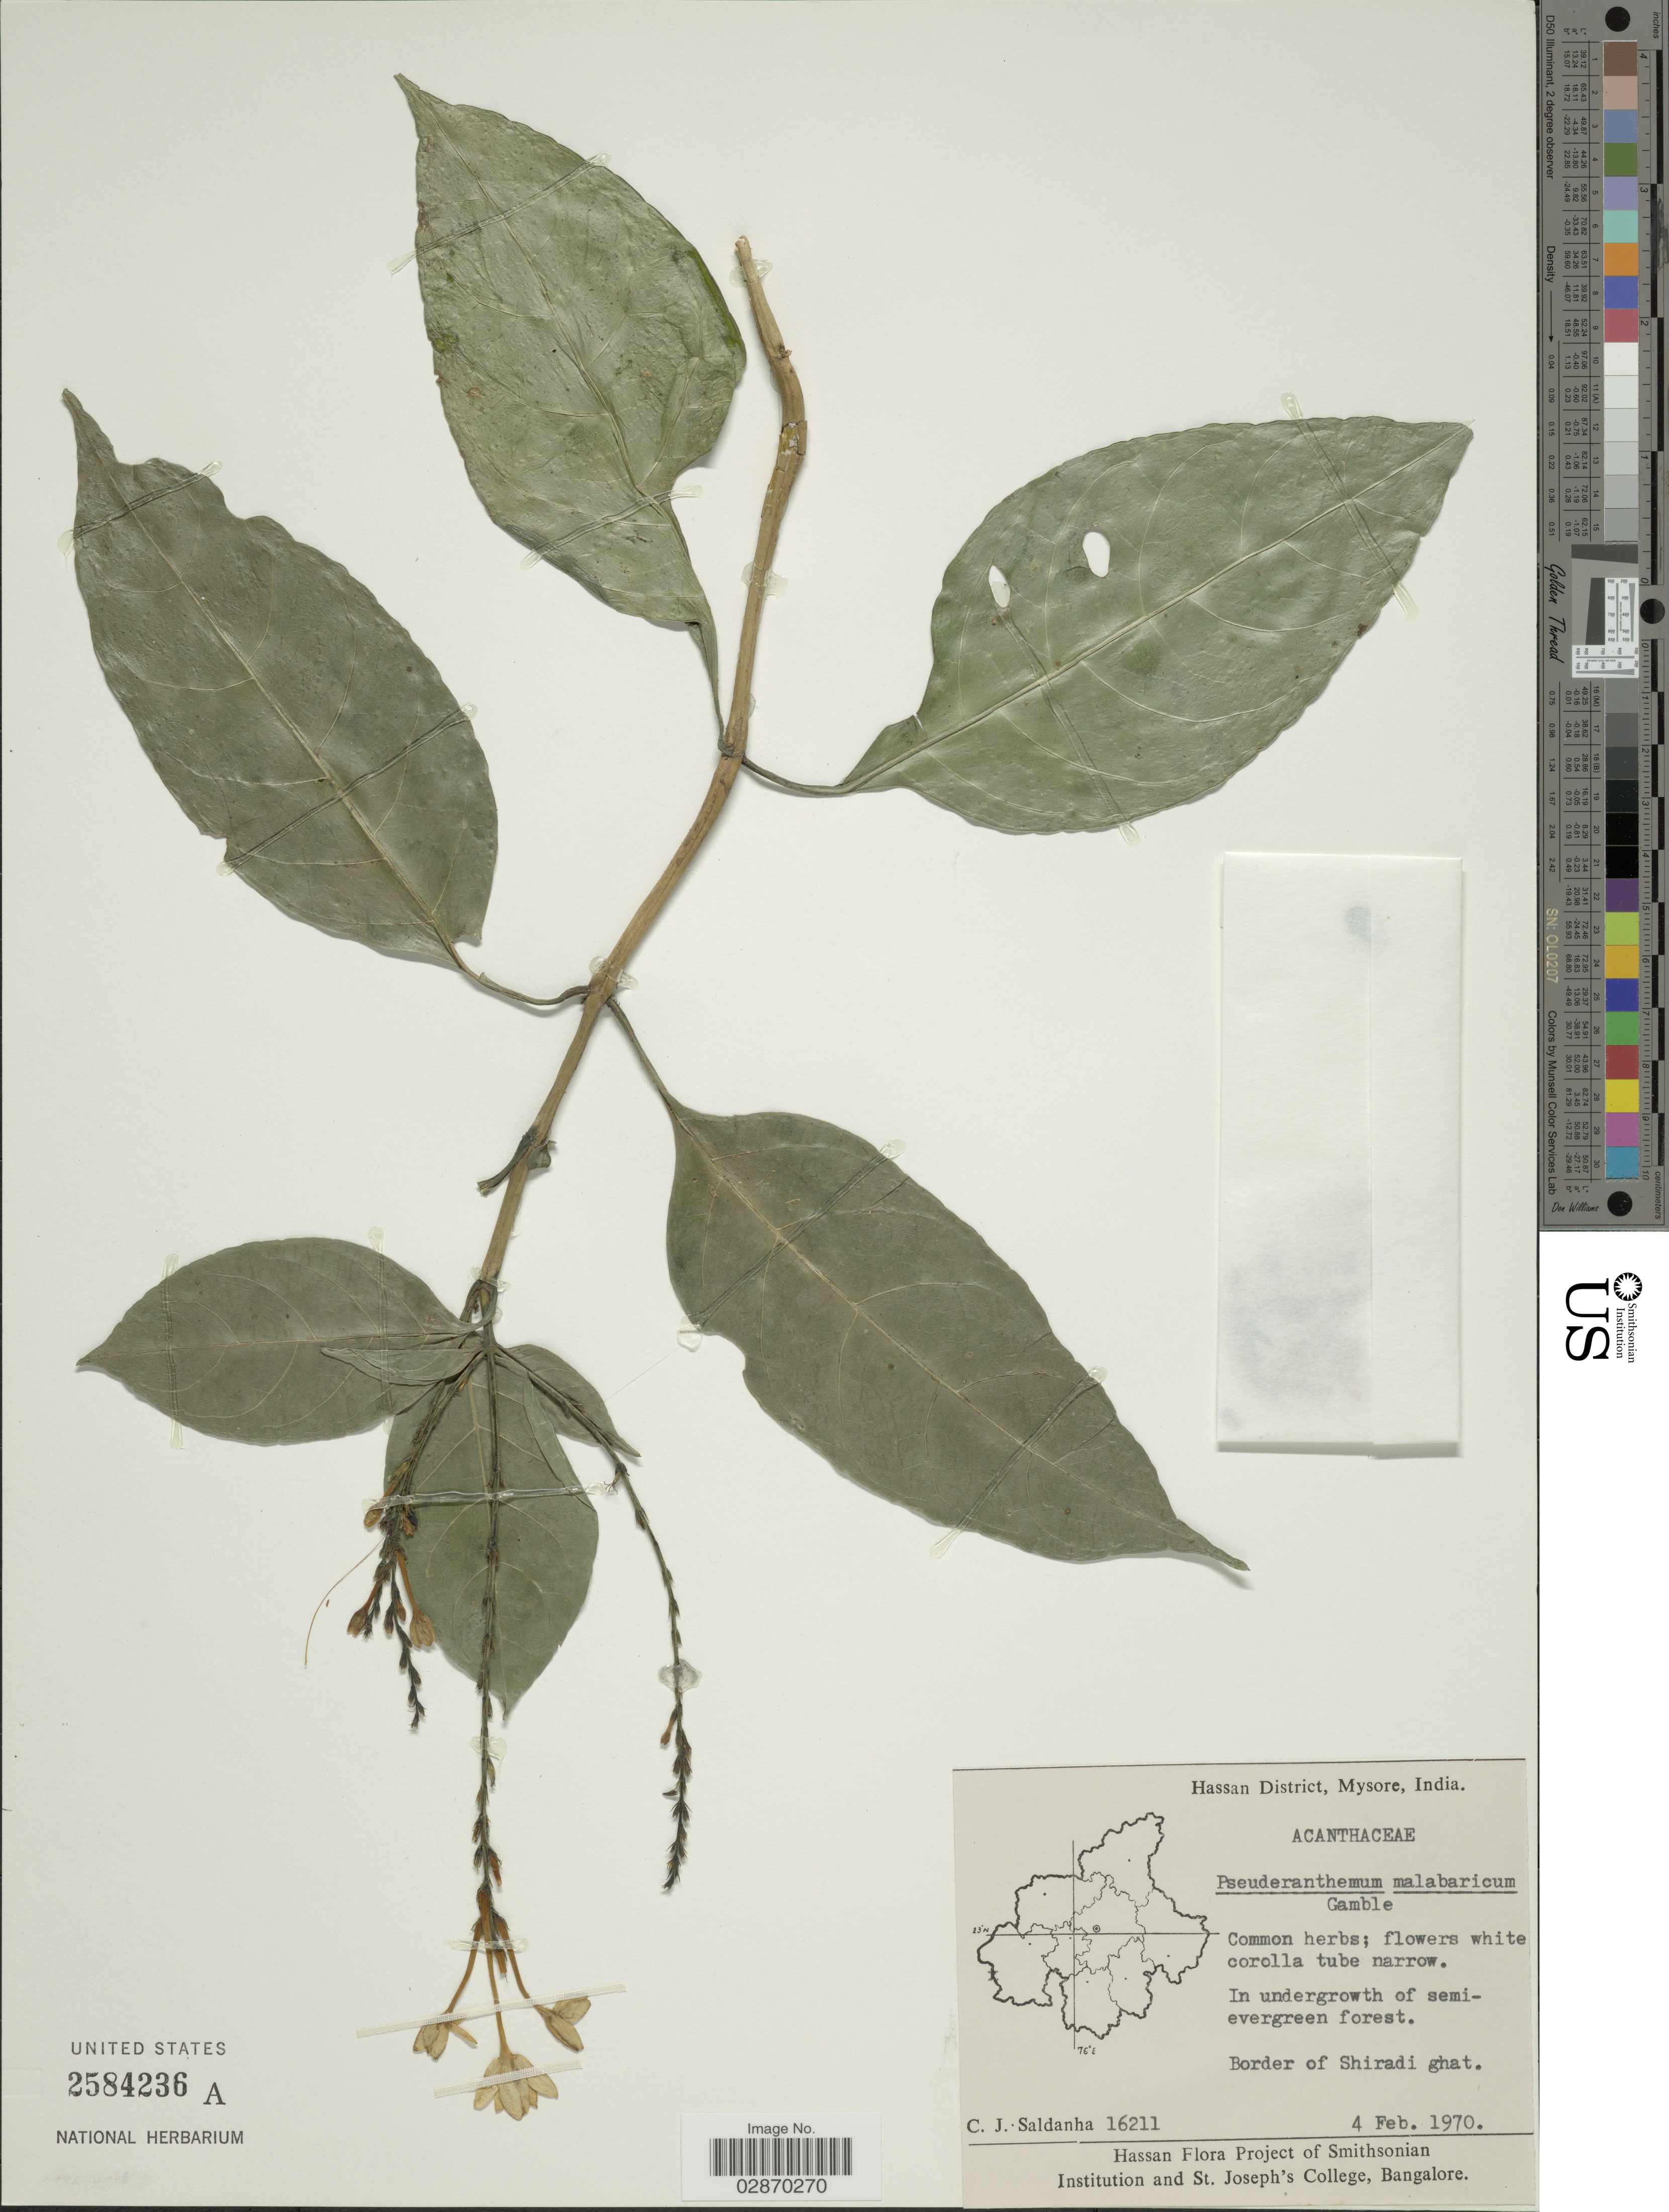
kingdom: Plantae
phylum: Tracheophyta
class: Magnoliopsida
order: Lamiales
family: Acanthaceae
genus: Pseuderanthemum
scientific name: Pseuderanthemum malabaricum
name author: Gamble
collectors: C. J. Saldanha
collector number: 16211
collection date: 1970-02-04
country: India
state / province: Karnataka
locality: Hassan District, Mysore. Border of Shiradi ghat.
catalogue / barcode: US 2584236A